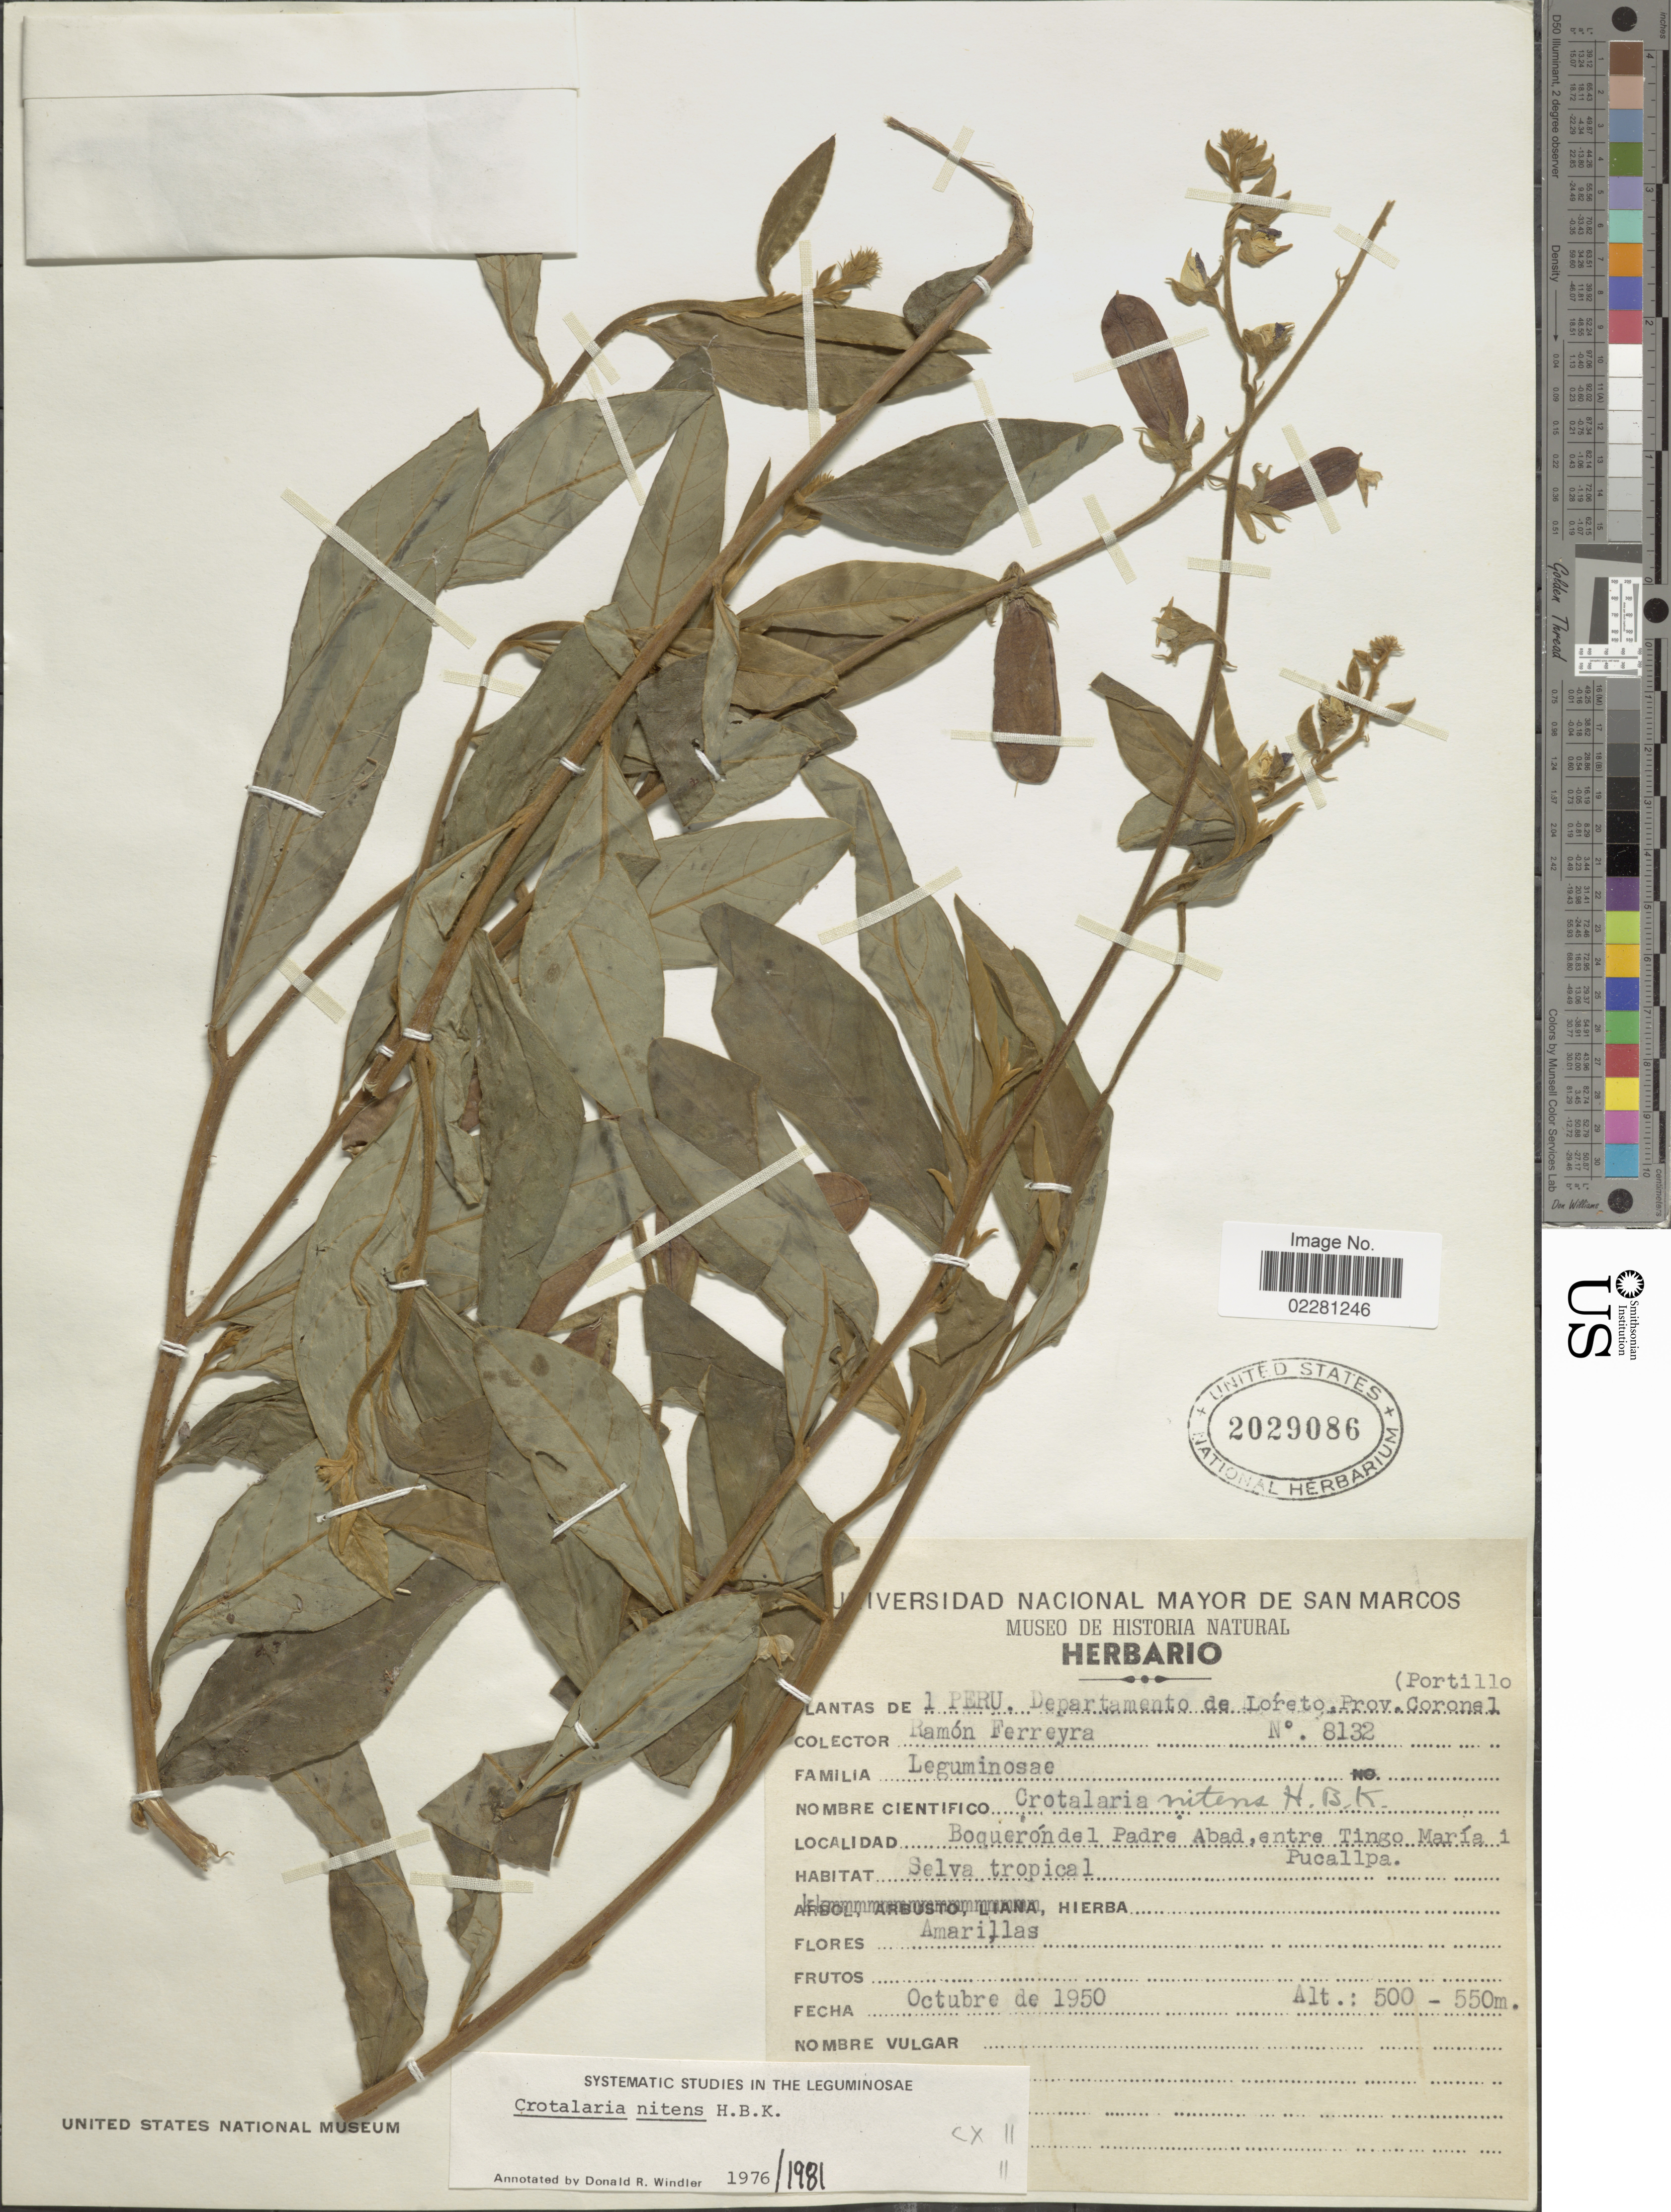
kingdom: Plantae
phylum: Tracheophyta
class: Magnoliopsida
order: Fabales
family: Fabaceae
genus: Crotalaria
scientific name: Crotalaria nitens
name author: Kunth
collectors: R. A. Ferreyra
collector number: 8132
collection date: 1950-10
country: Peru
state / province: Loreto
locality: Prov. Coronel, boqueron del Padre Abad, entre Tingo Maria i Pucallpa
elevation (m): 500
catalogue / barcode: US 2029086